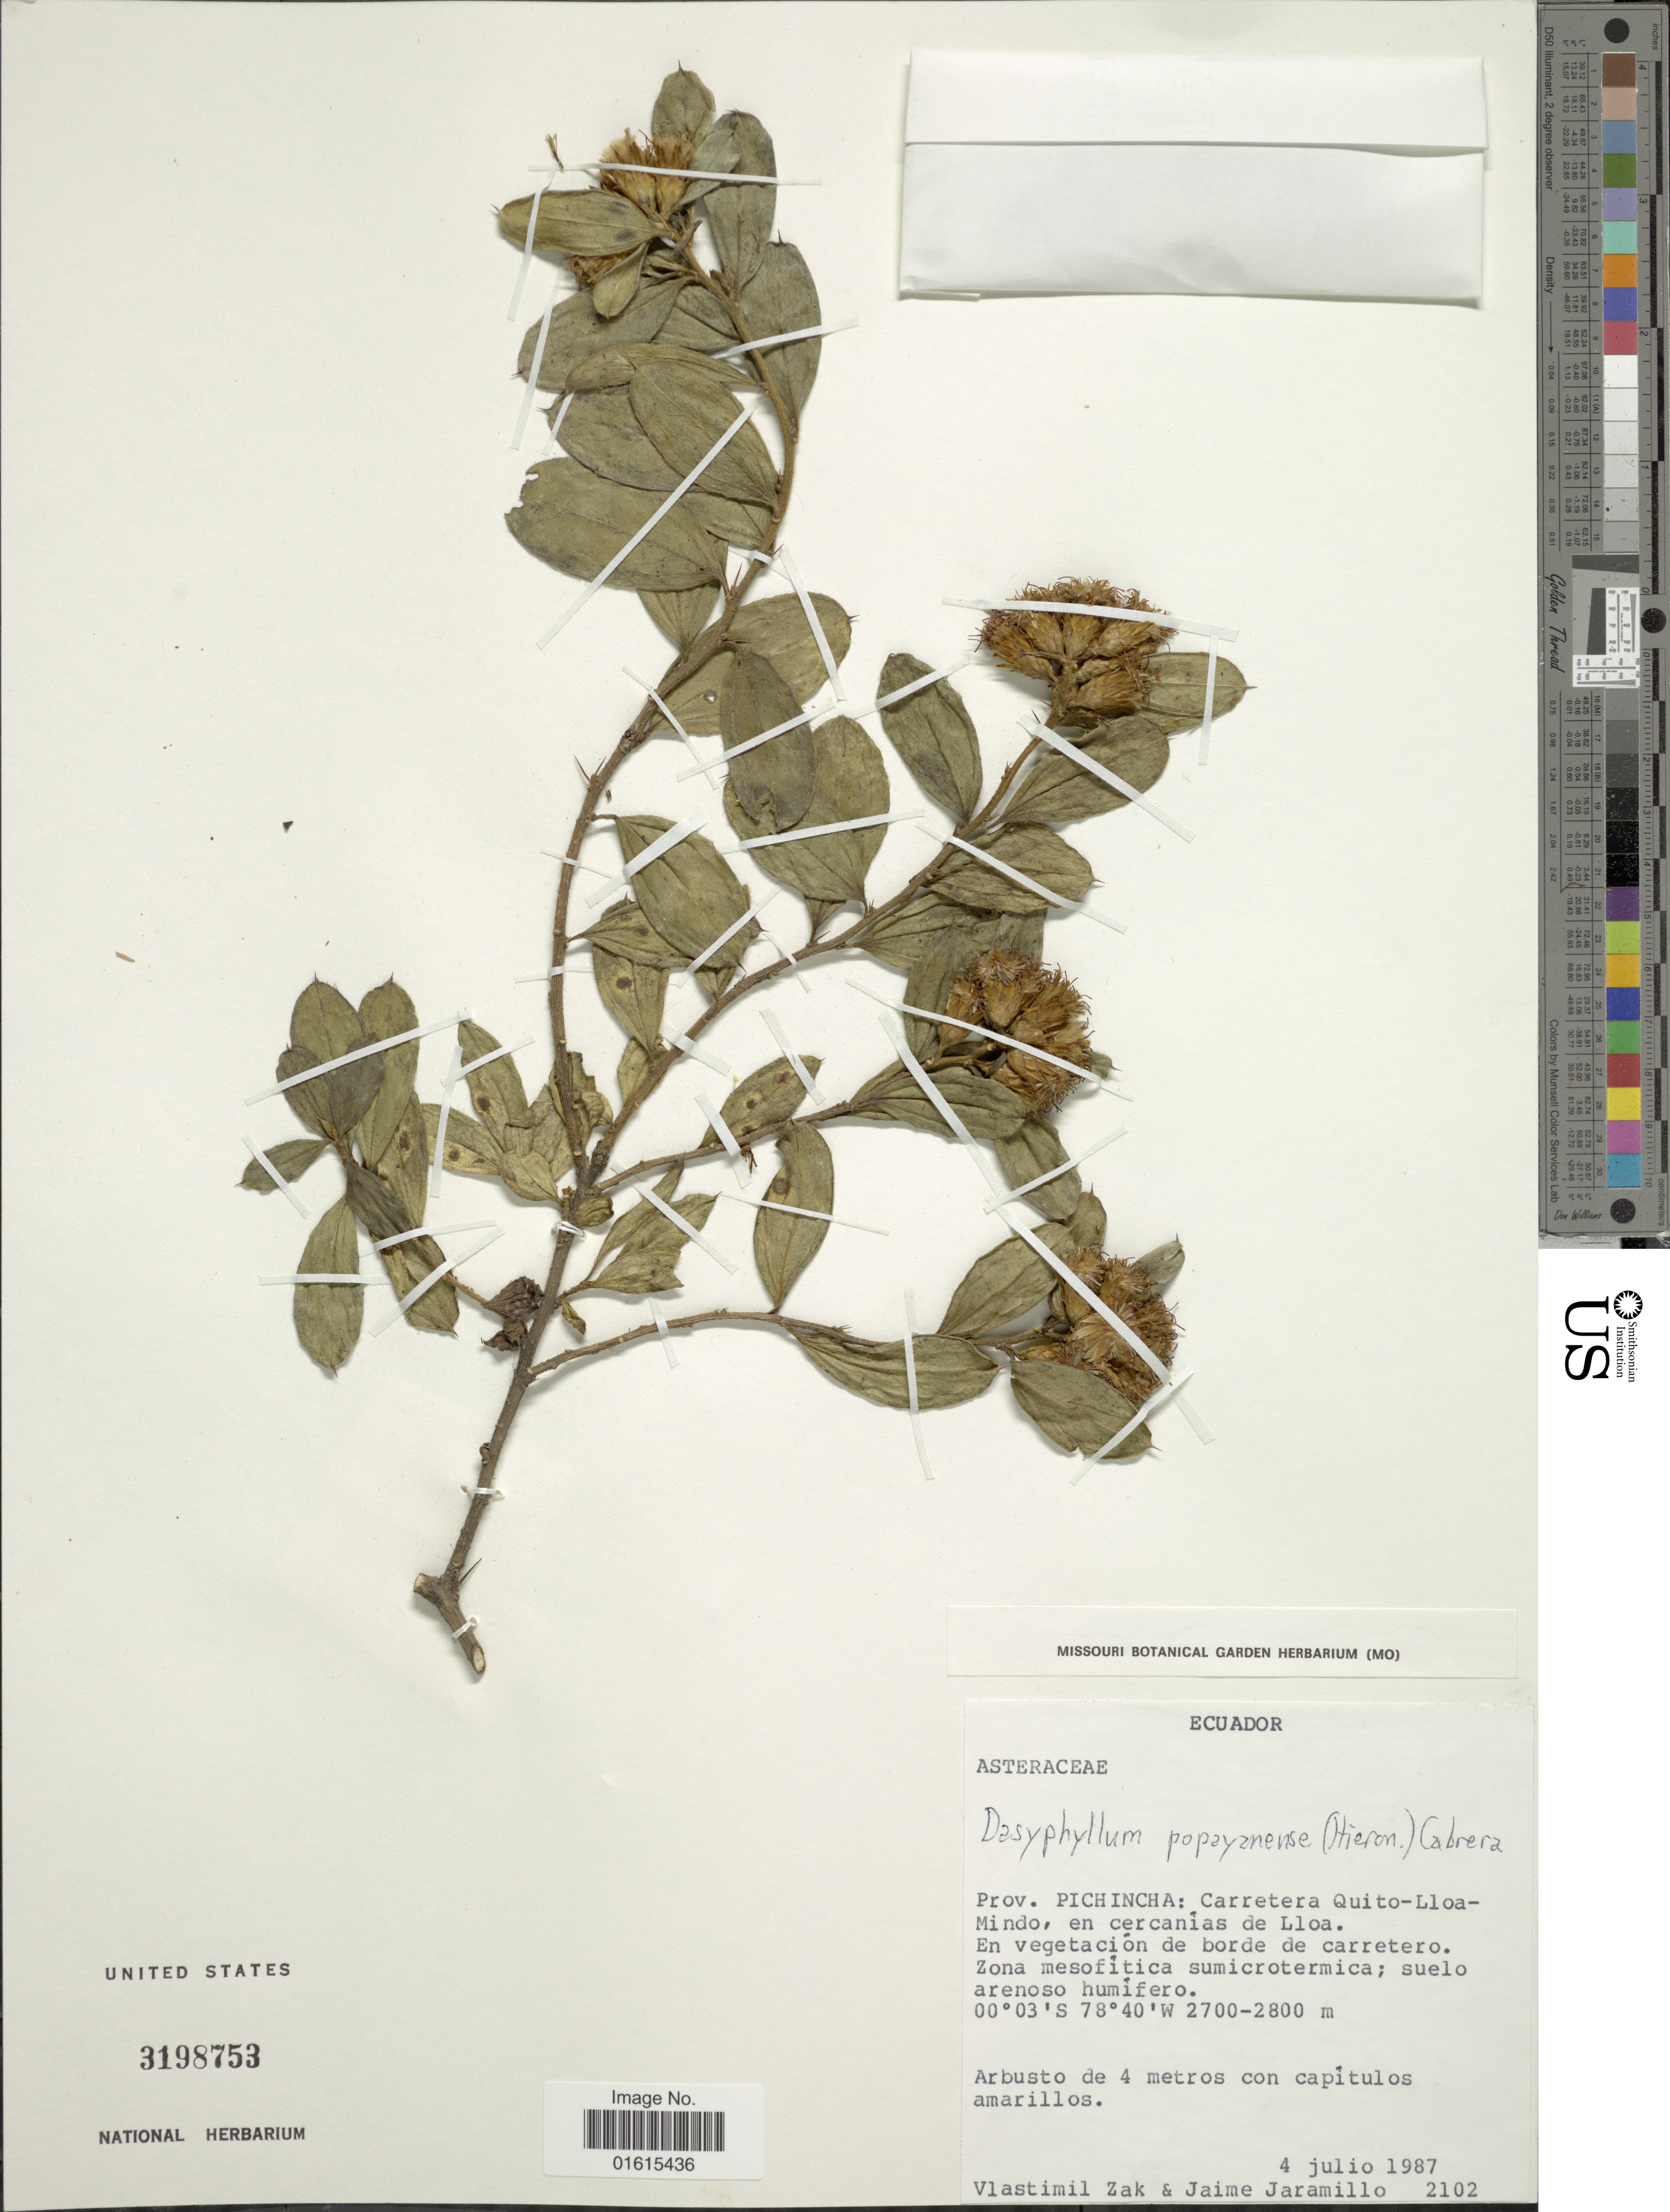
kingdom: Plantae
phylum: Tracheophyta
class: Magnoliopsida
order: Asterales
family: Asteraceae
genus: Dasyphyllum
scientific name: Dasyphyllum popayanense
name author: (Hieron.) Cabrera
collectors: V. Zak & J. Jaramillo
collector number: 2102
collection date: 1987-07-04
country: Ecuador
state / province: Pichincha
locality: Prov. Pichincha, Carretera Quito-Lloa-Mindo, en cercanias de Lloa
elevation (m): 2700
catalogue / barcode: US 3198753